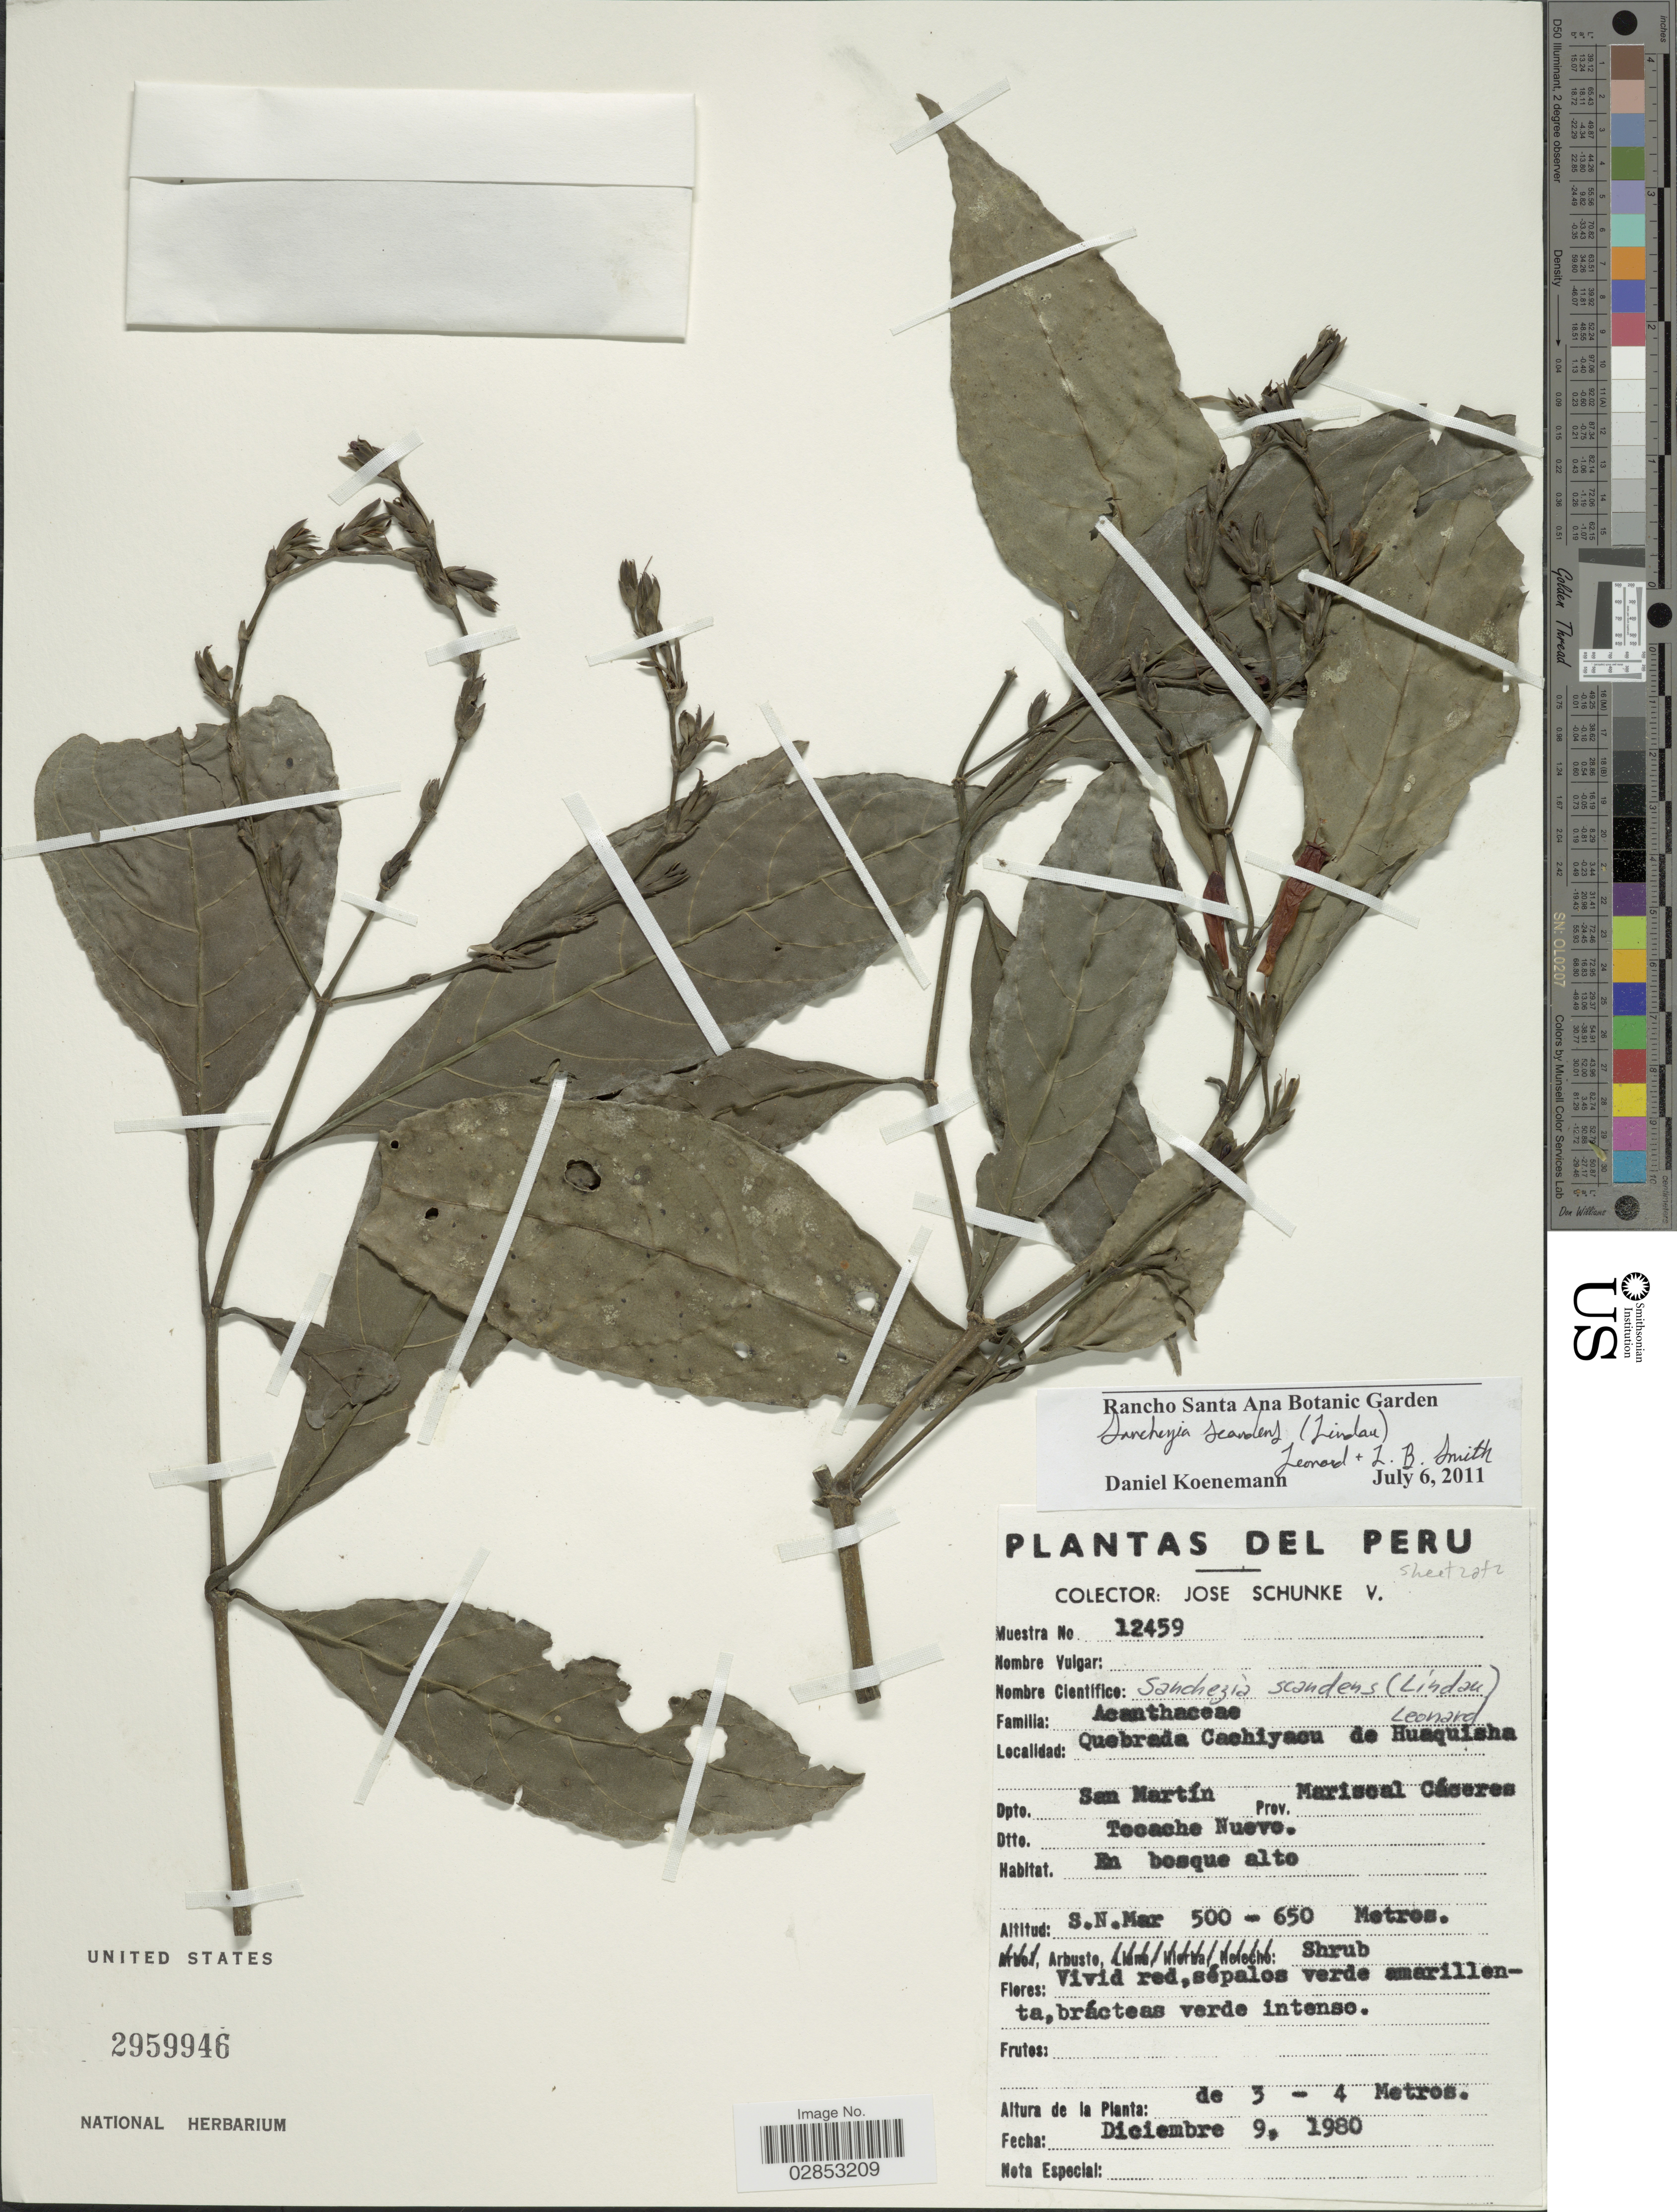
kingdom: Plantae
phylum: Tracheophyta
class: Magnoliopsida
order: Lamiales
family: Acanthaceae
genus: Steirosanchezia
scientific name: Steirosanchezia scandens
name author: Lindau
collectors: J. Schunke Vigo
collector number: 12459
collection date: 1980-12-09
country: Peru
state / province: San Martín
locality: Dpto. San Martín, Prov. Mariscal Cáceres, Dtto. Tocache Nuevo, Quebrada Cachiyacu de Huaquisha.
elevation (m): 500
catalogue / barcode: US 2959946